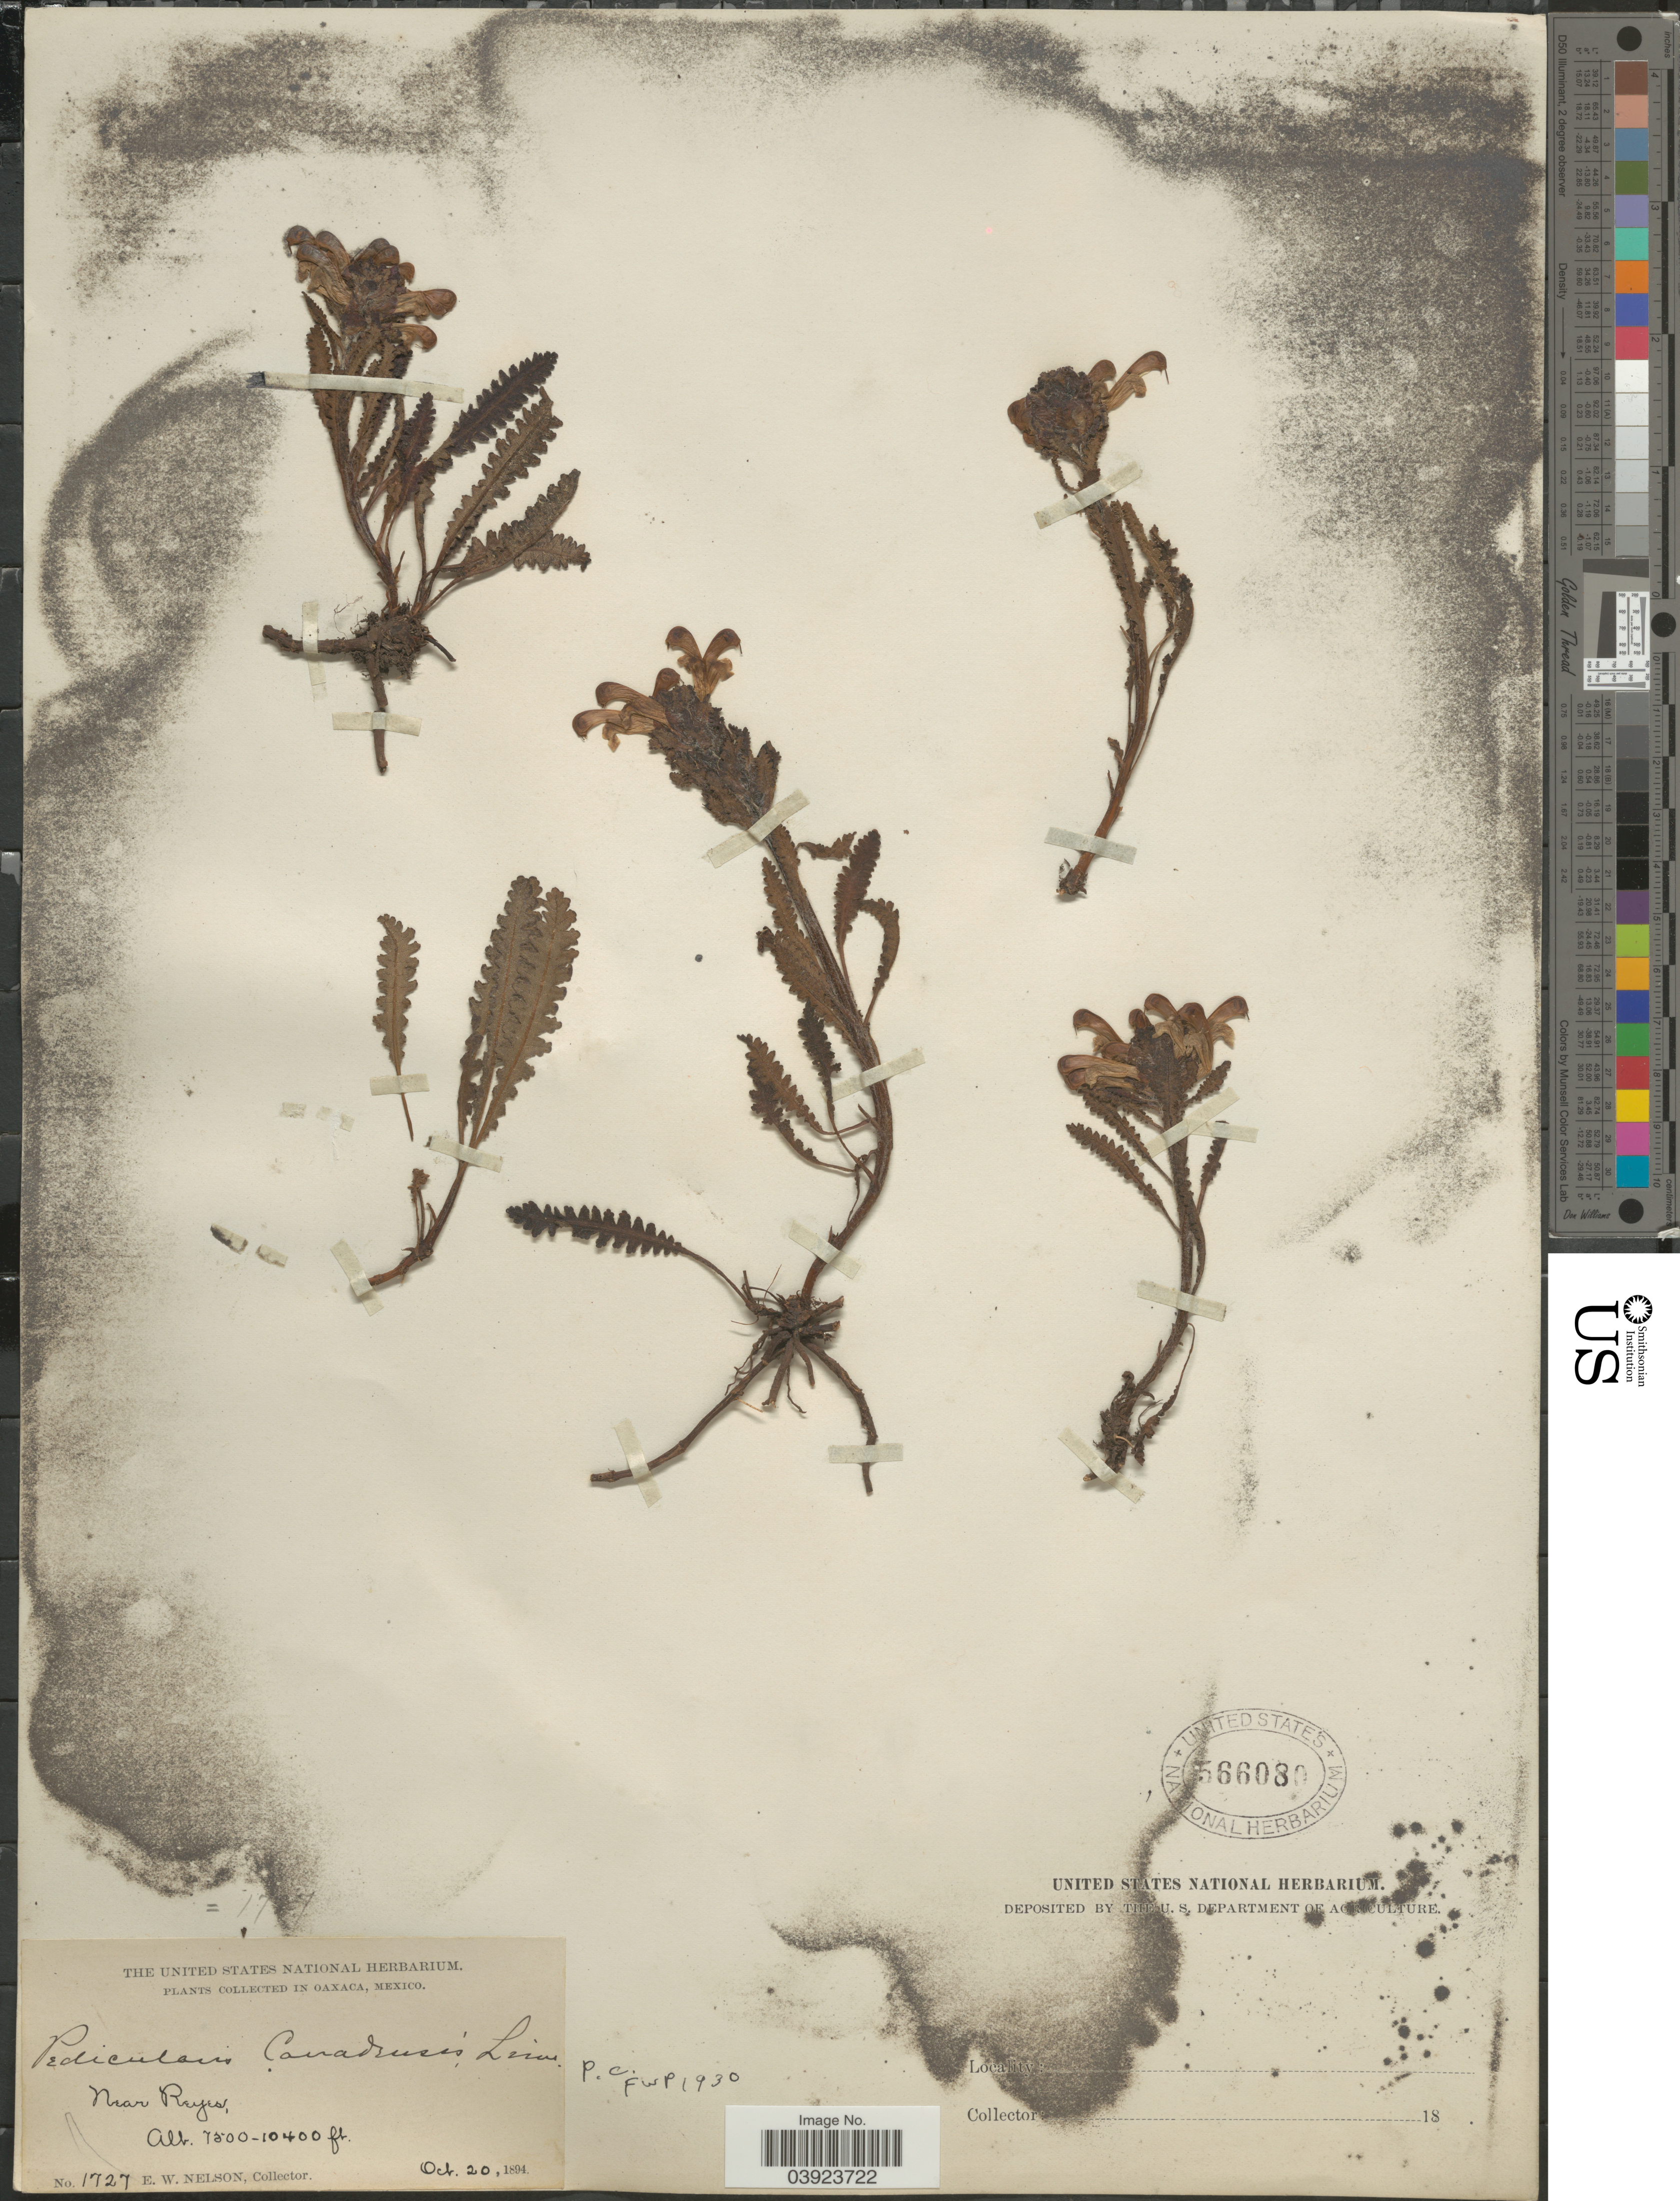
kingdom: Plantae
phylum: Tracheophyta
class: Magnoliopsida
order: Lamiales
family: Orobanchaceae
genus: Pedicularis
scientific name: Pedicularis canadensis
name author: L.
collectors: E. W. Nelson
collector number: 1727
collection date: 1894-10-20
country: Mexico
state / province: Oaxaca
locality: Near Reyes.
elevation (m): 2286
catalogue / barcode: US 566080